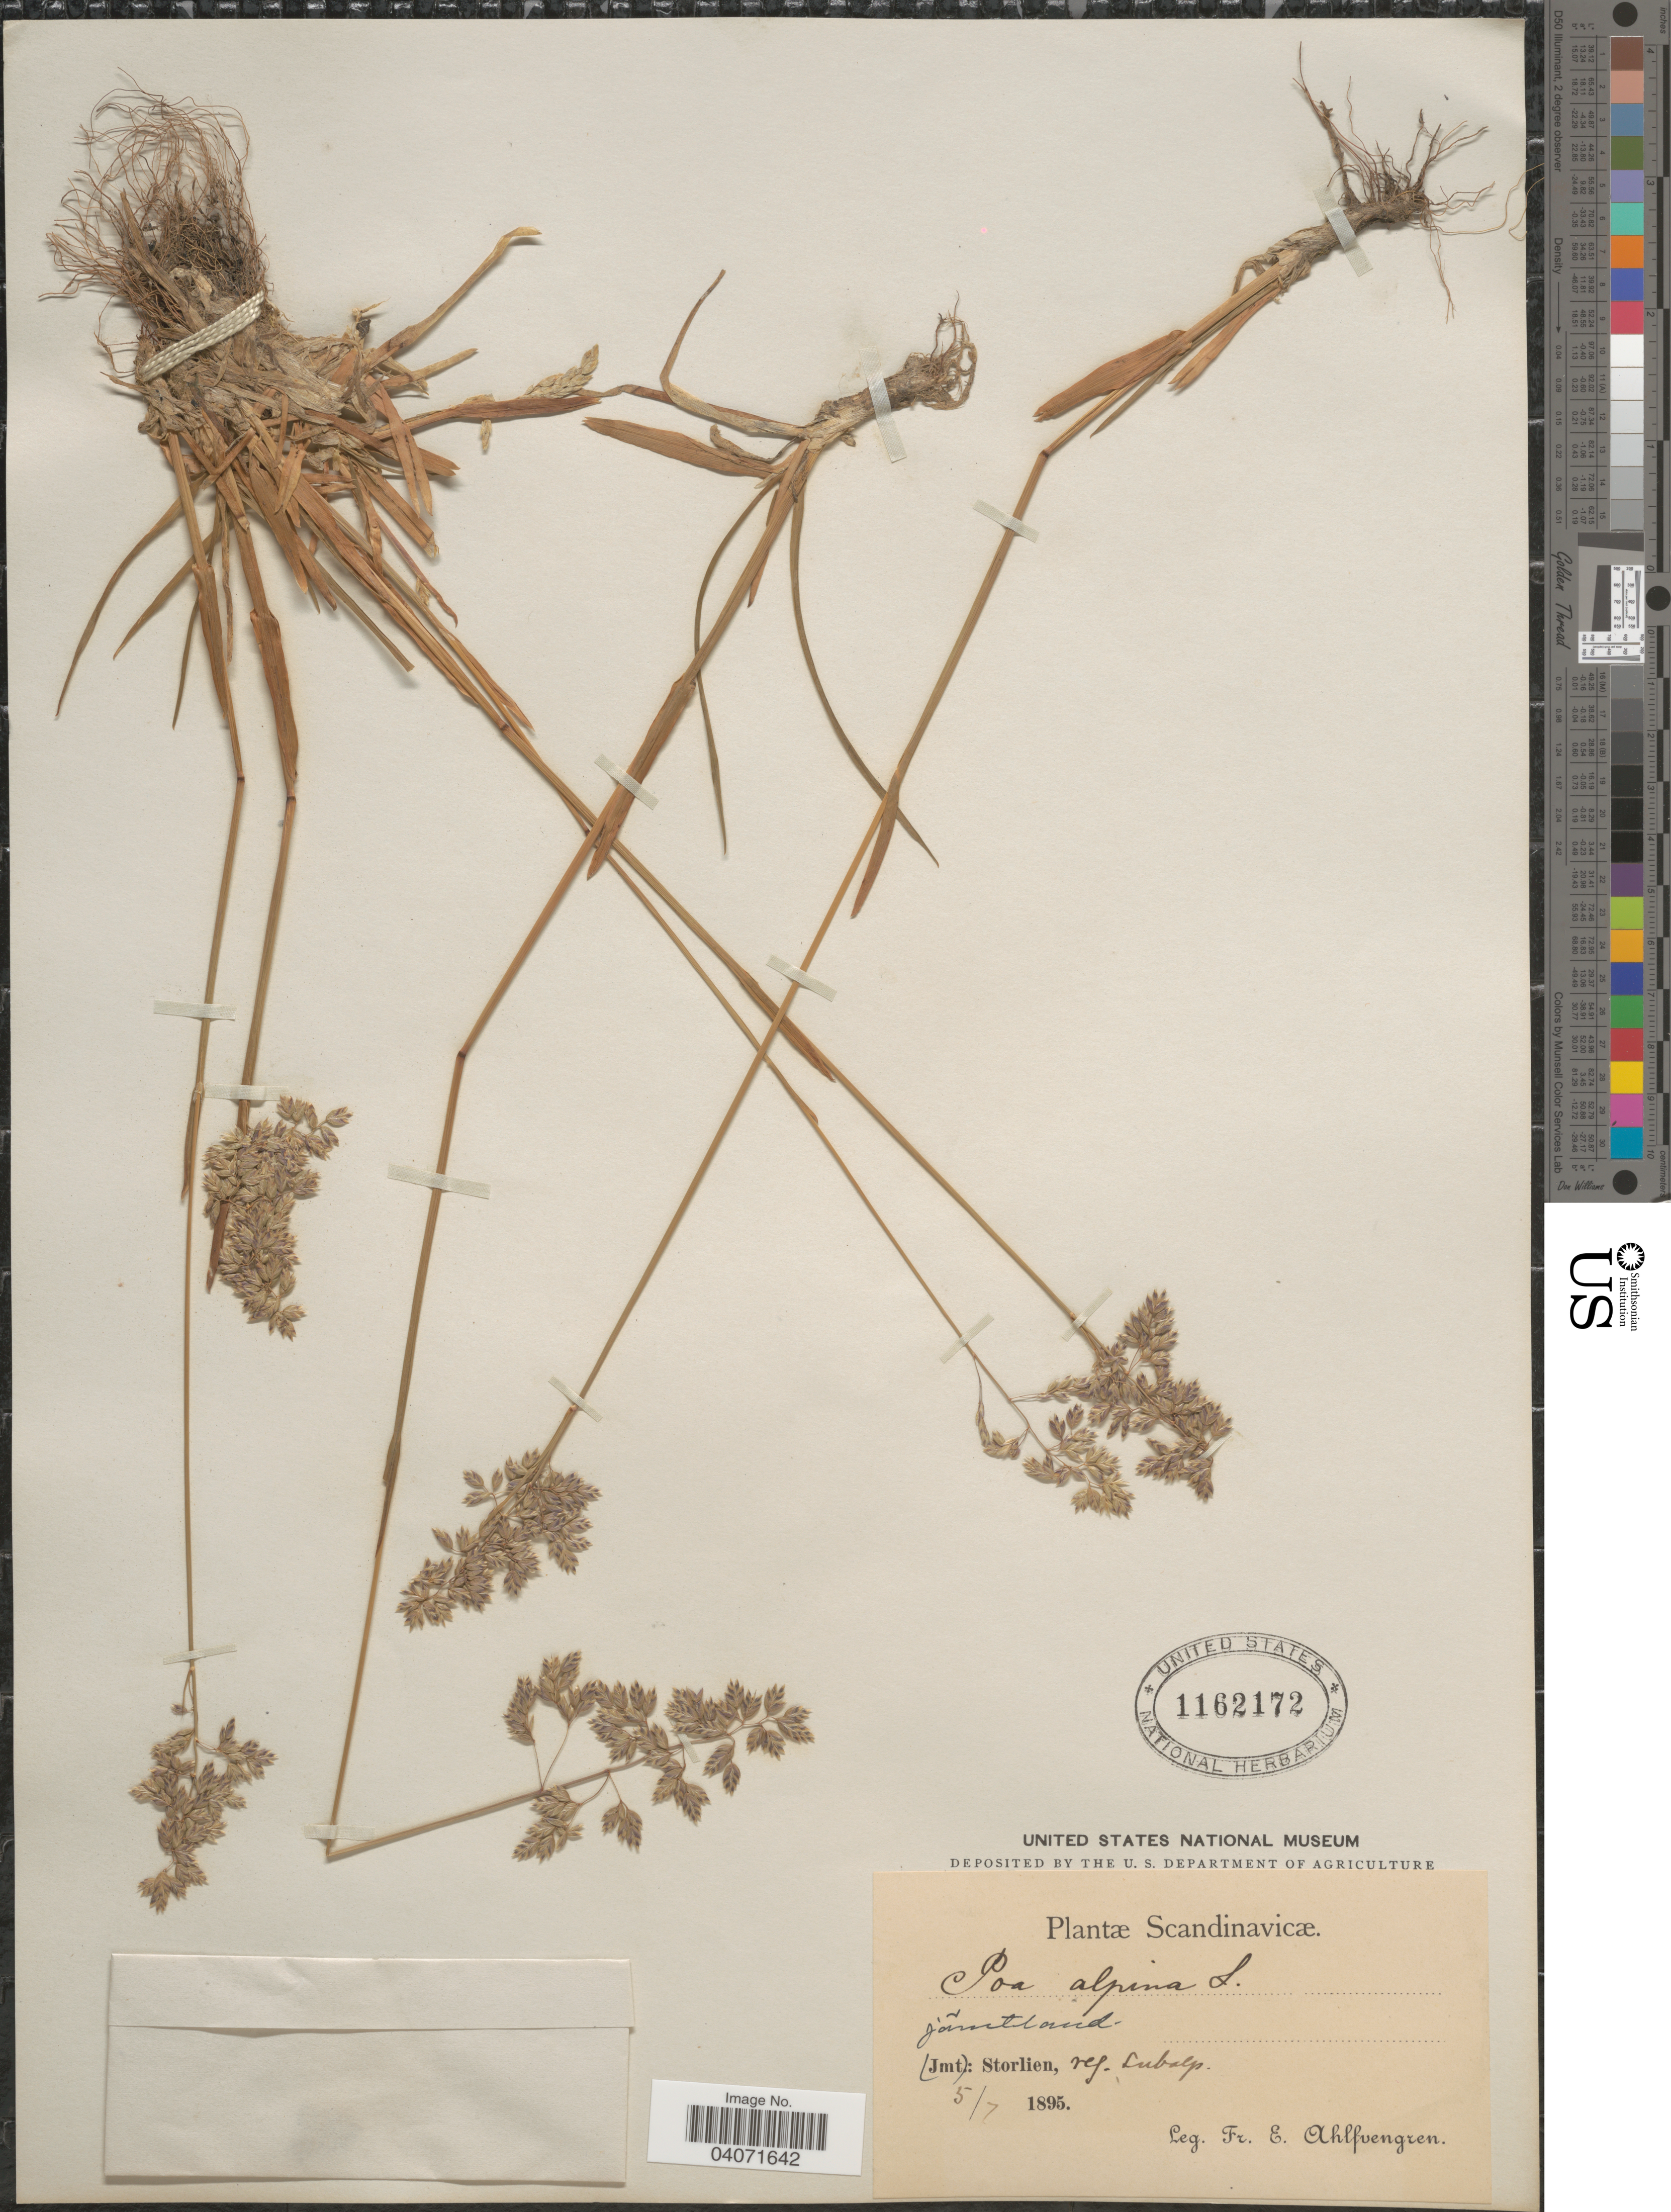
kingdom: Plantae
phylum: Tracheophyta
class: Liliopsida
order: Poales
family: Poaceae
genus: Poa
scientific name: Poa alpina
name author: L.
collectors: E. Ahlfvengren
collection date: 1895-07-05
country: Sweden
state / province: Jämtland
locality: Scandinavicæ. Jämtland: Storlien, reg. subalp.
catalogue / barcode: US 1162172